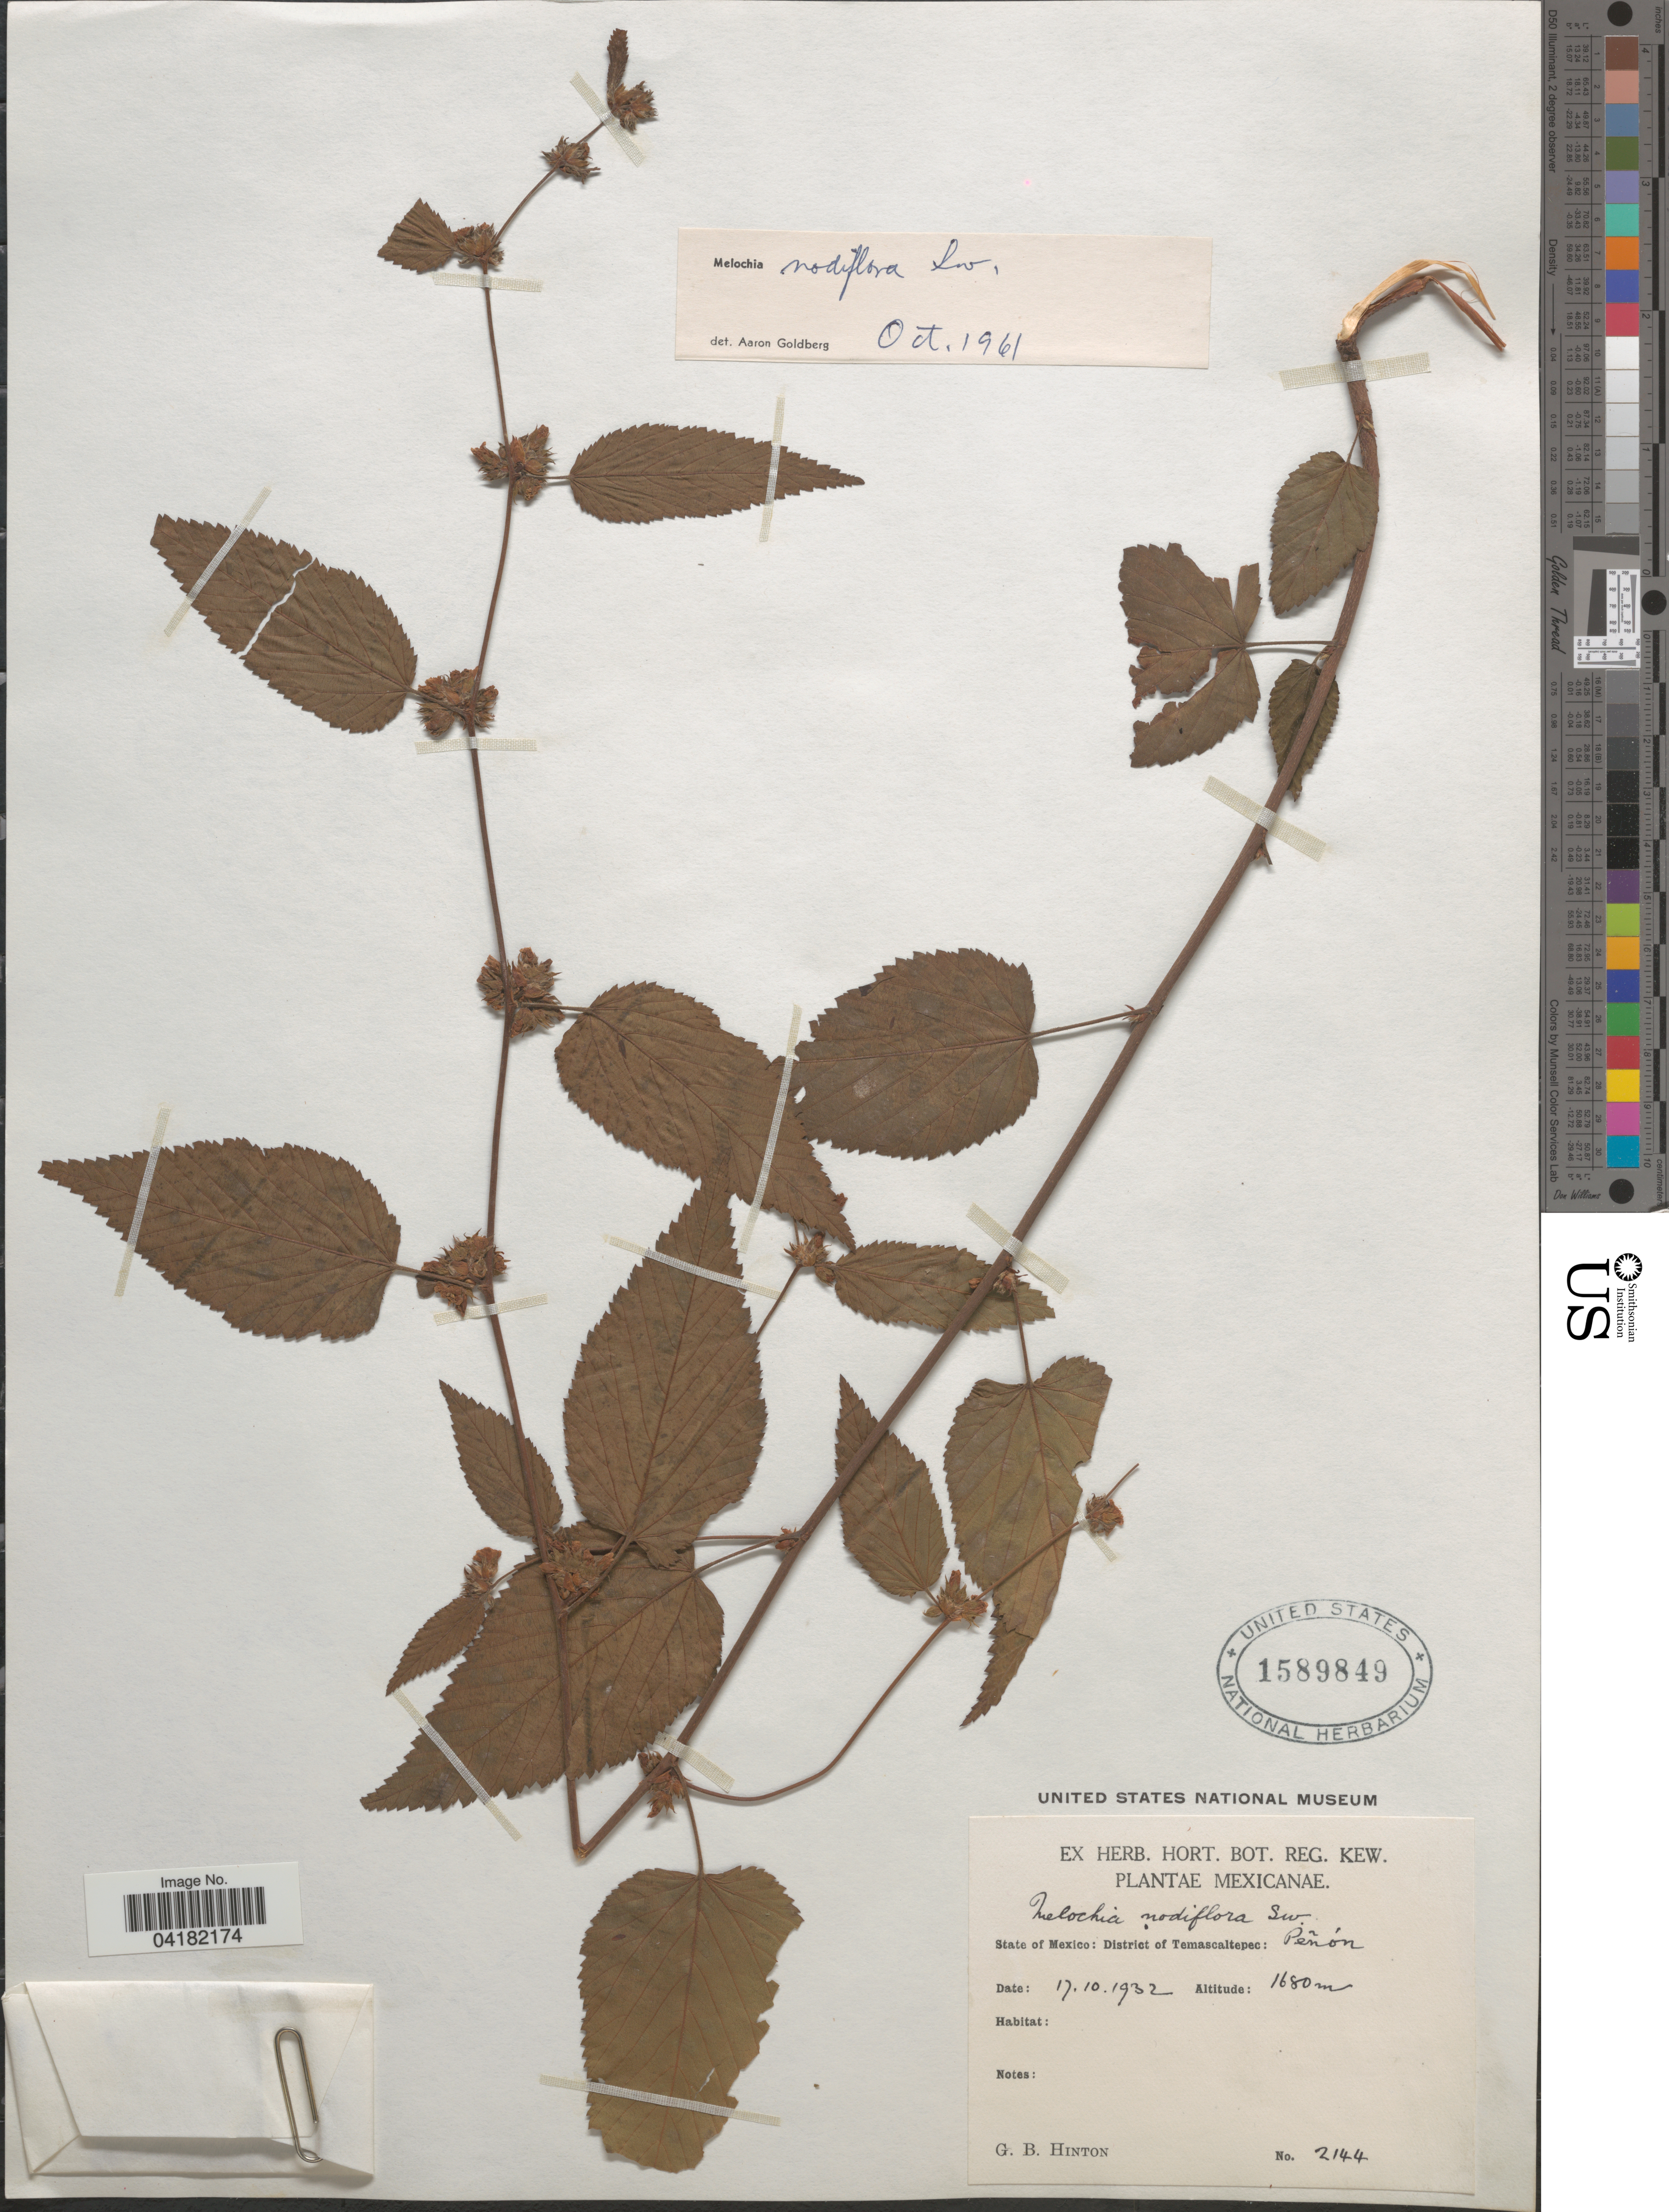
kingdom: Plantae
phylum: Tracheophyta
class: Magnoliopsida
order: Malvales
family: Malvaceae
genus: Melochia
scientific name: Melochia nodiflora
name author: Sw.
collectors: G. B. Hinton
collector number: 2144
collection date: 1932-10-17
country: Mexico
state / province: México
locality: District of Temascaltepec: Peñón.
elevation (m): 1680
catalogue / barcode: US 1589849